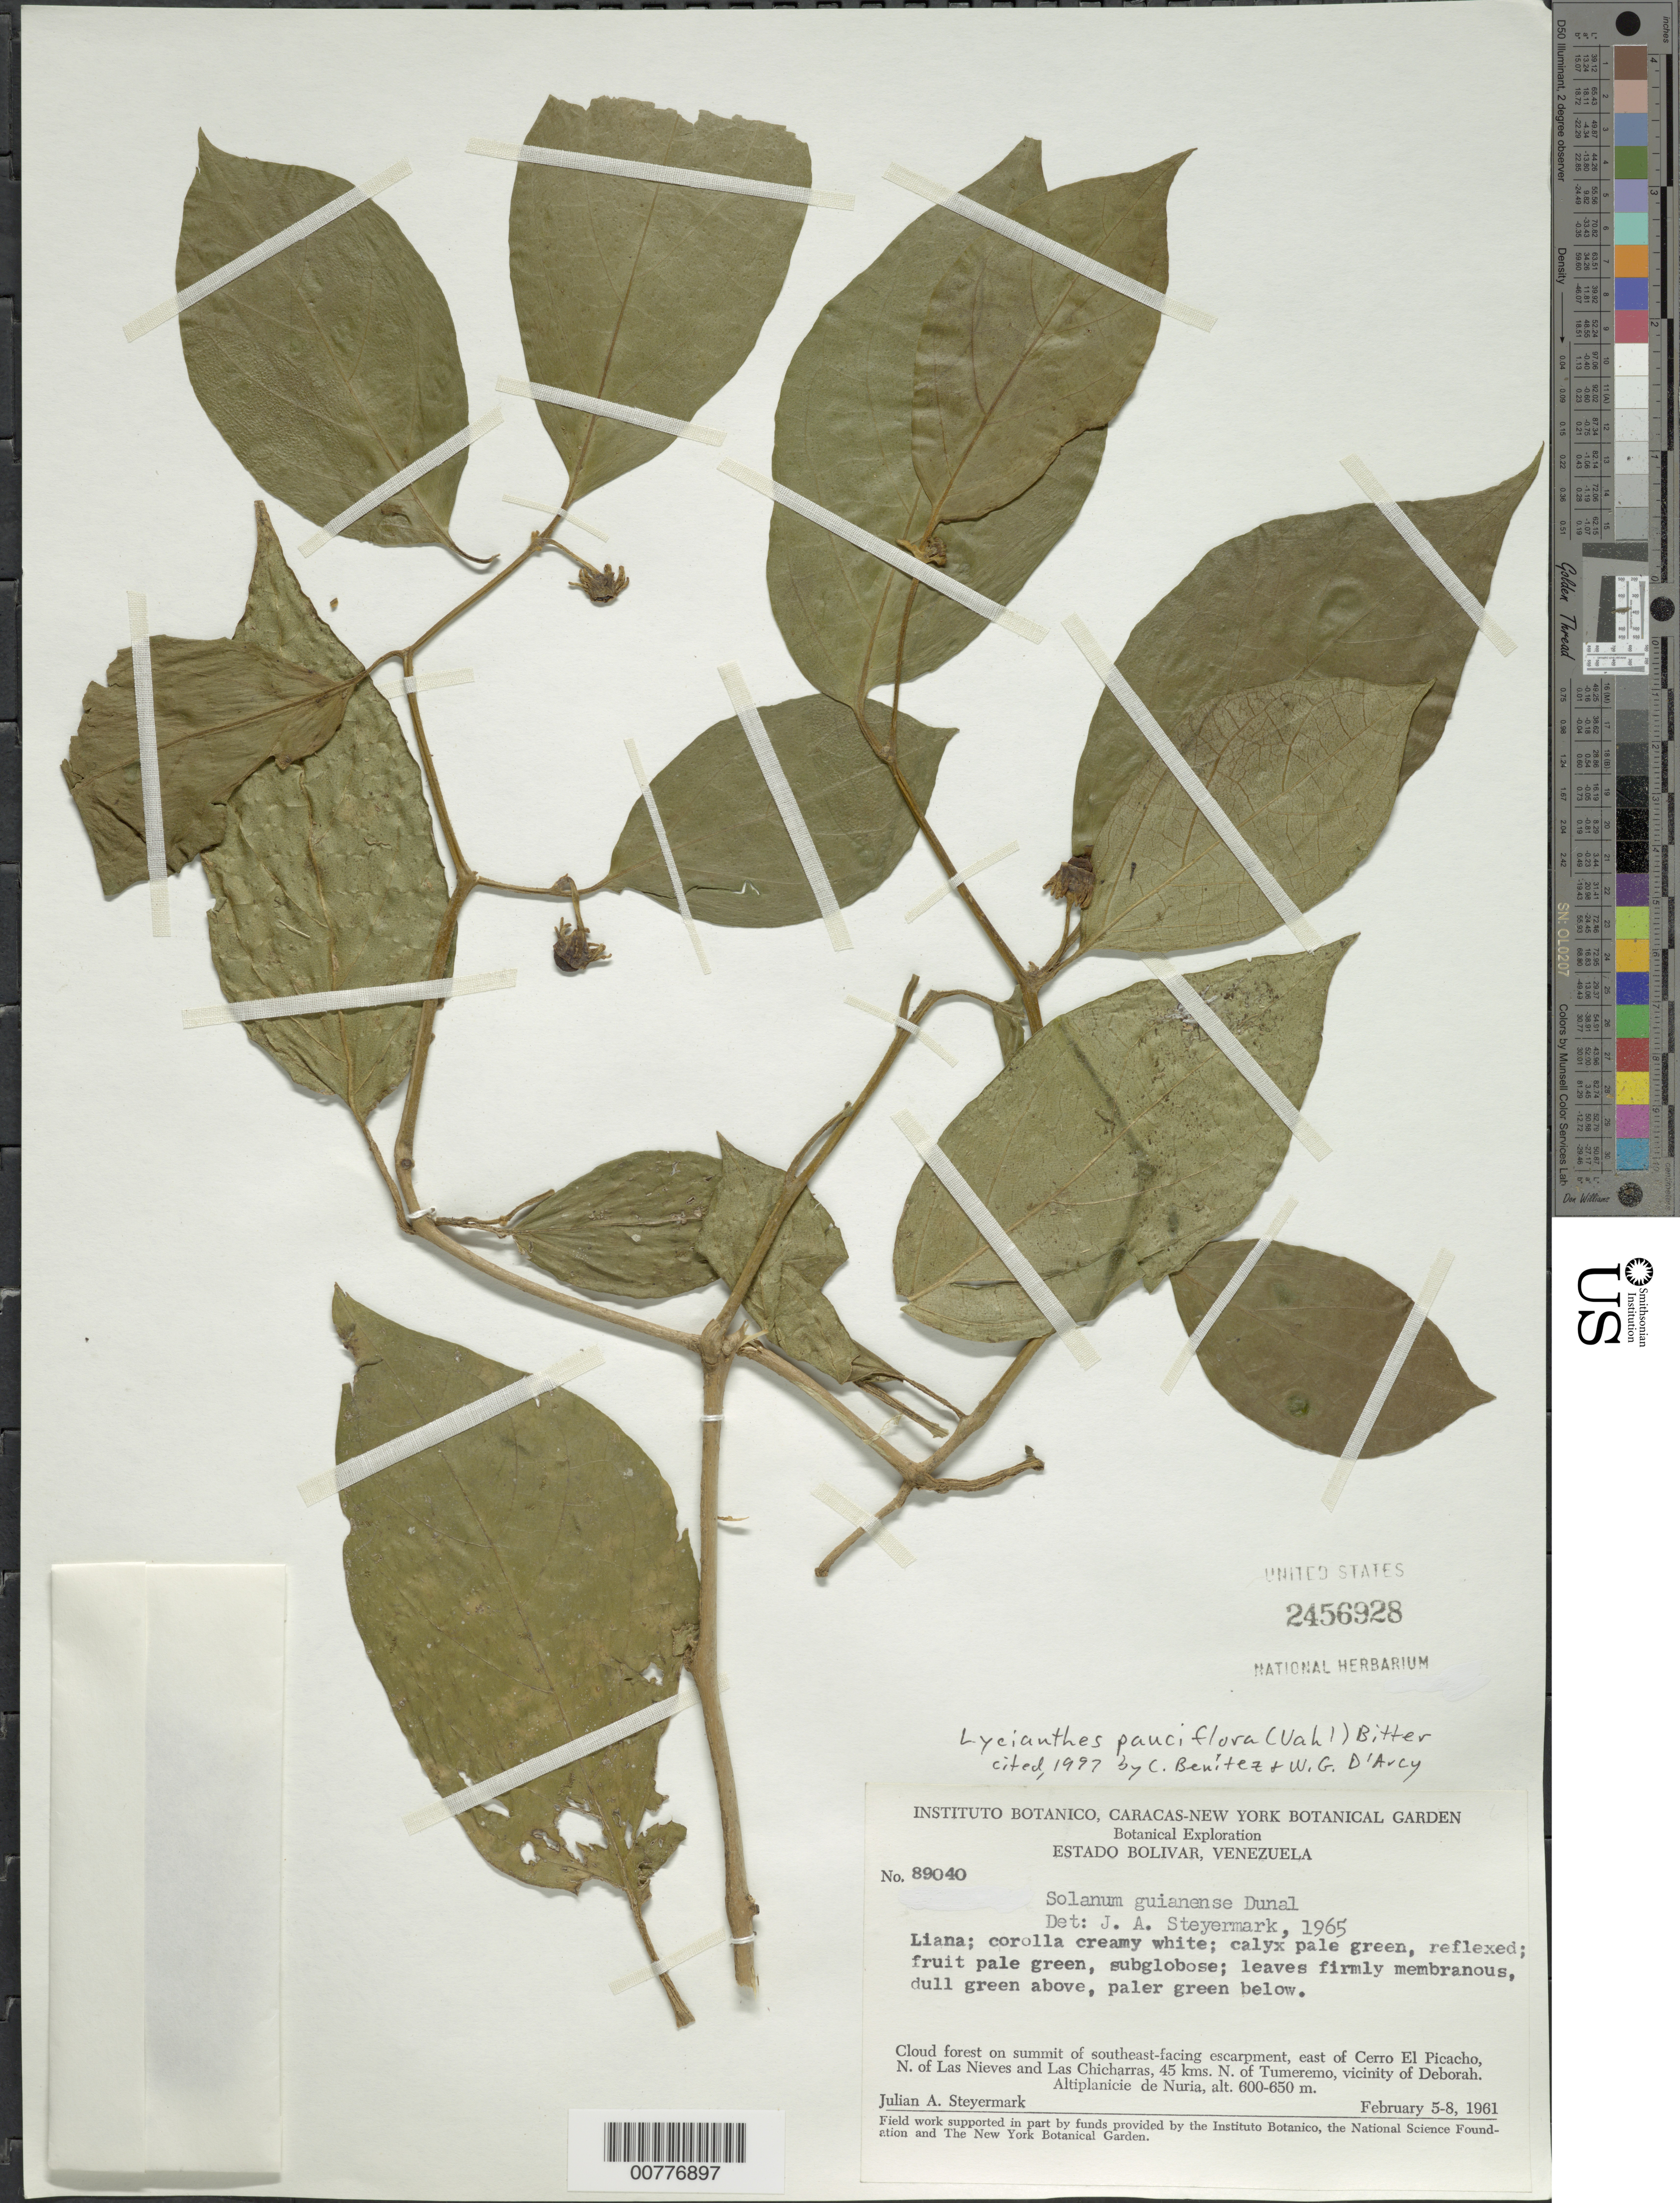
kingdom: Plantae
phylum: Tracheophyta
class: Magnoliopsida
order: Solanales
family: Solanaceae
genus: Lycianthes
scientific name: Lycianthes pauciflora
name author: (Vahl) Bitter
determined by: D'Arcy, W. G.; Benítez, C. E.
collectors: J. Steyermark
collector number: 89040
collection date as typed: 5-Feb-61 to 8-Feb-61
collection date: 1961-02-05/1961-02-08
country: Venezuela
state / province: Bolívar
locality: Cerro El Picacho, N of Las Nieves & Las Chicharras, 45 km N of Tumeremo, vic of Deborah, Altiplanicie de Nuria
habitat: Cloud forest on summit of SE facing escarpment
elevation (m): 600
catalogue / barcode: US 2456928